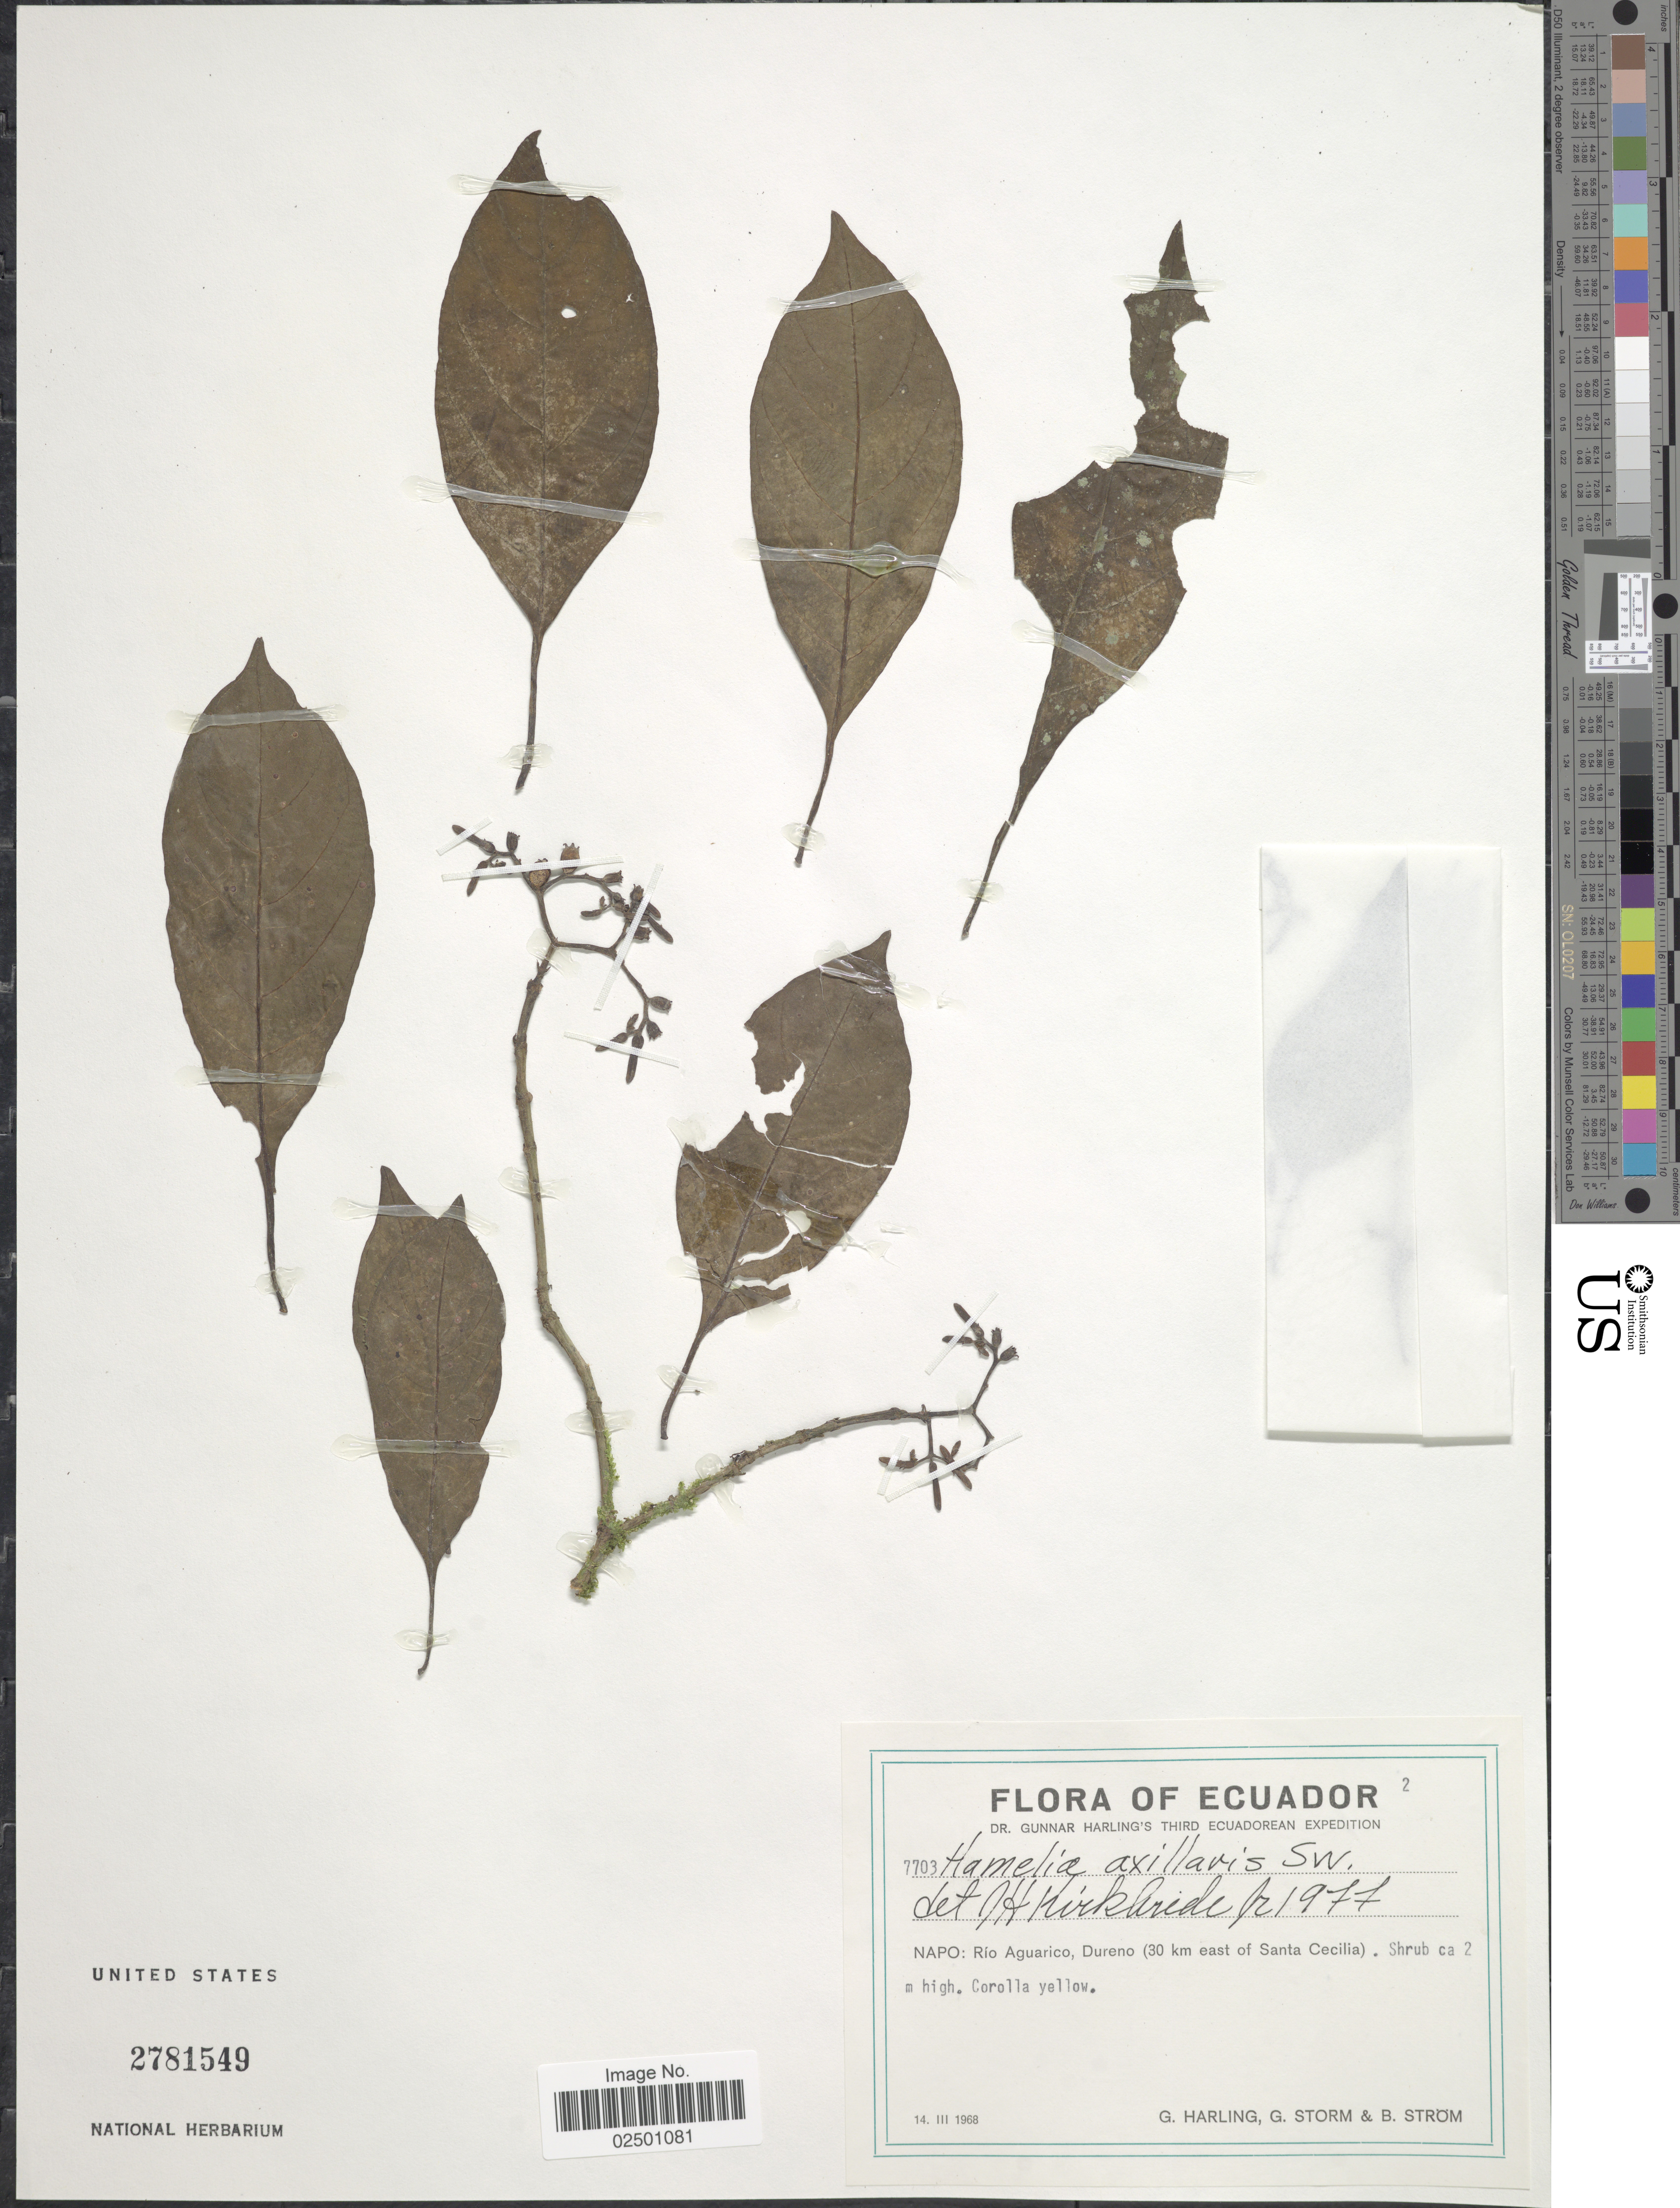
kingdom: Plantae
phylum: Tracheophyta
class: Magnoliopsida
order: Gentianales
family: Rubiaceae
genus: Hamelia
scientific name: Hamelia axillaris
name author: Sw.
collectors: G. Harling, G. Storm & B. Ström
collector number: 7703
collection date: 1968-03-14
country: Ecuador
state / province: Napo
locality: Napo: Rio Aguarico, Dureno (30 km east of Santa Cecilia)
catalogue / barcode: US 2781549